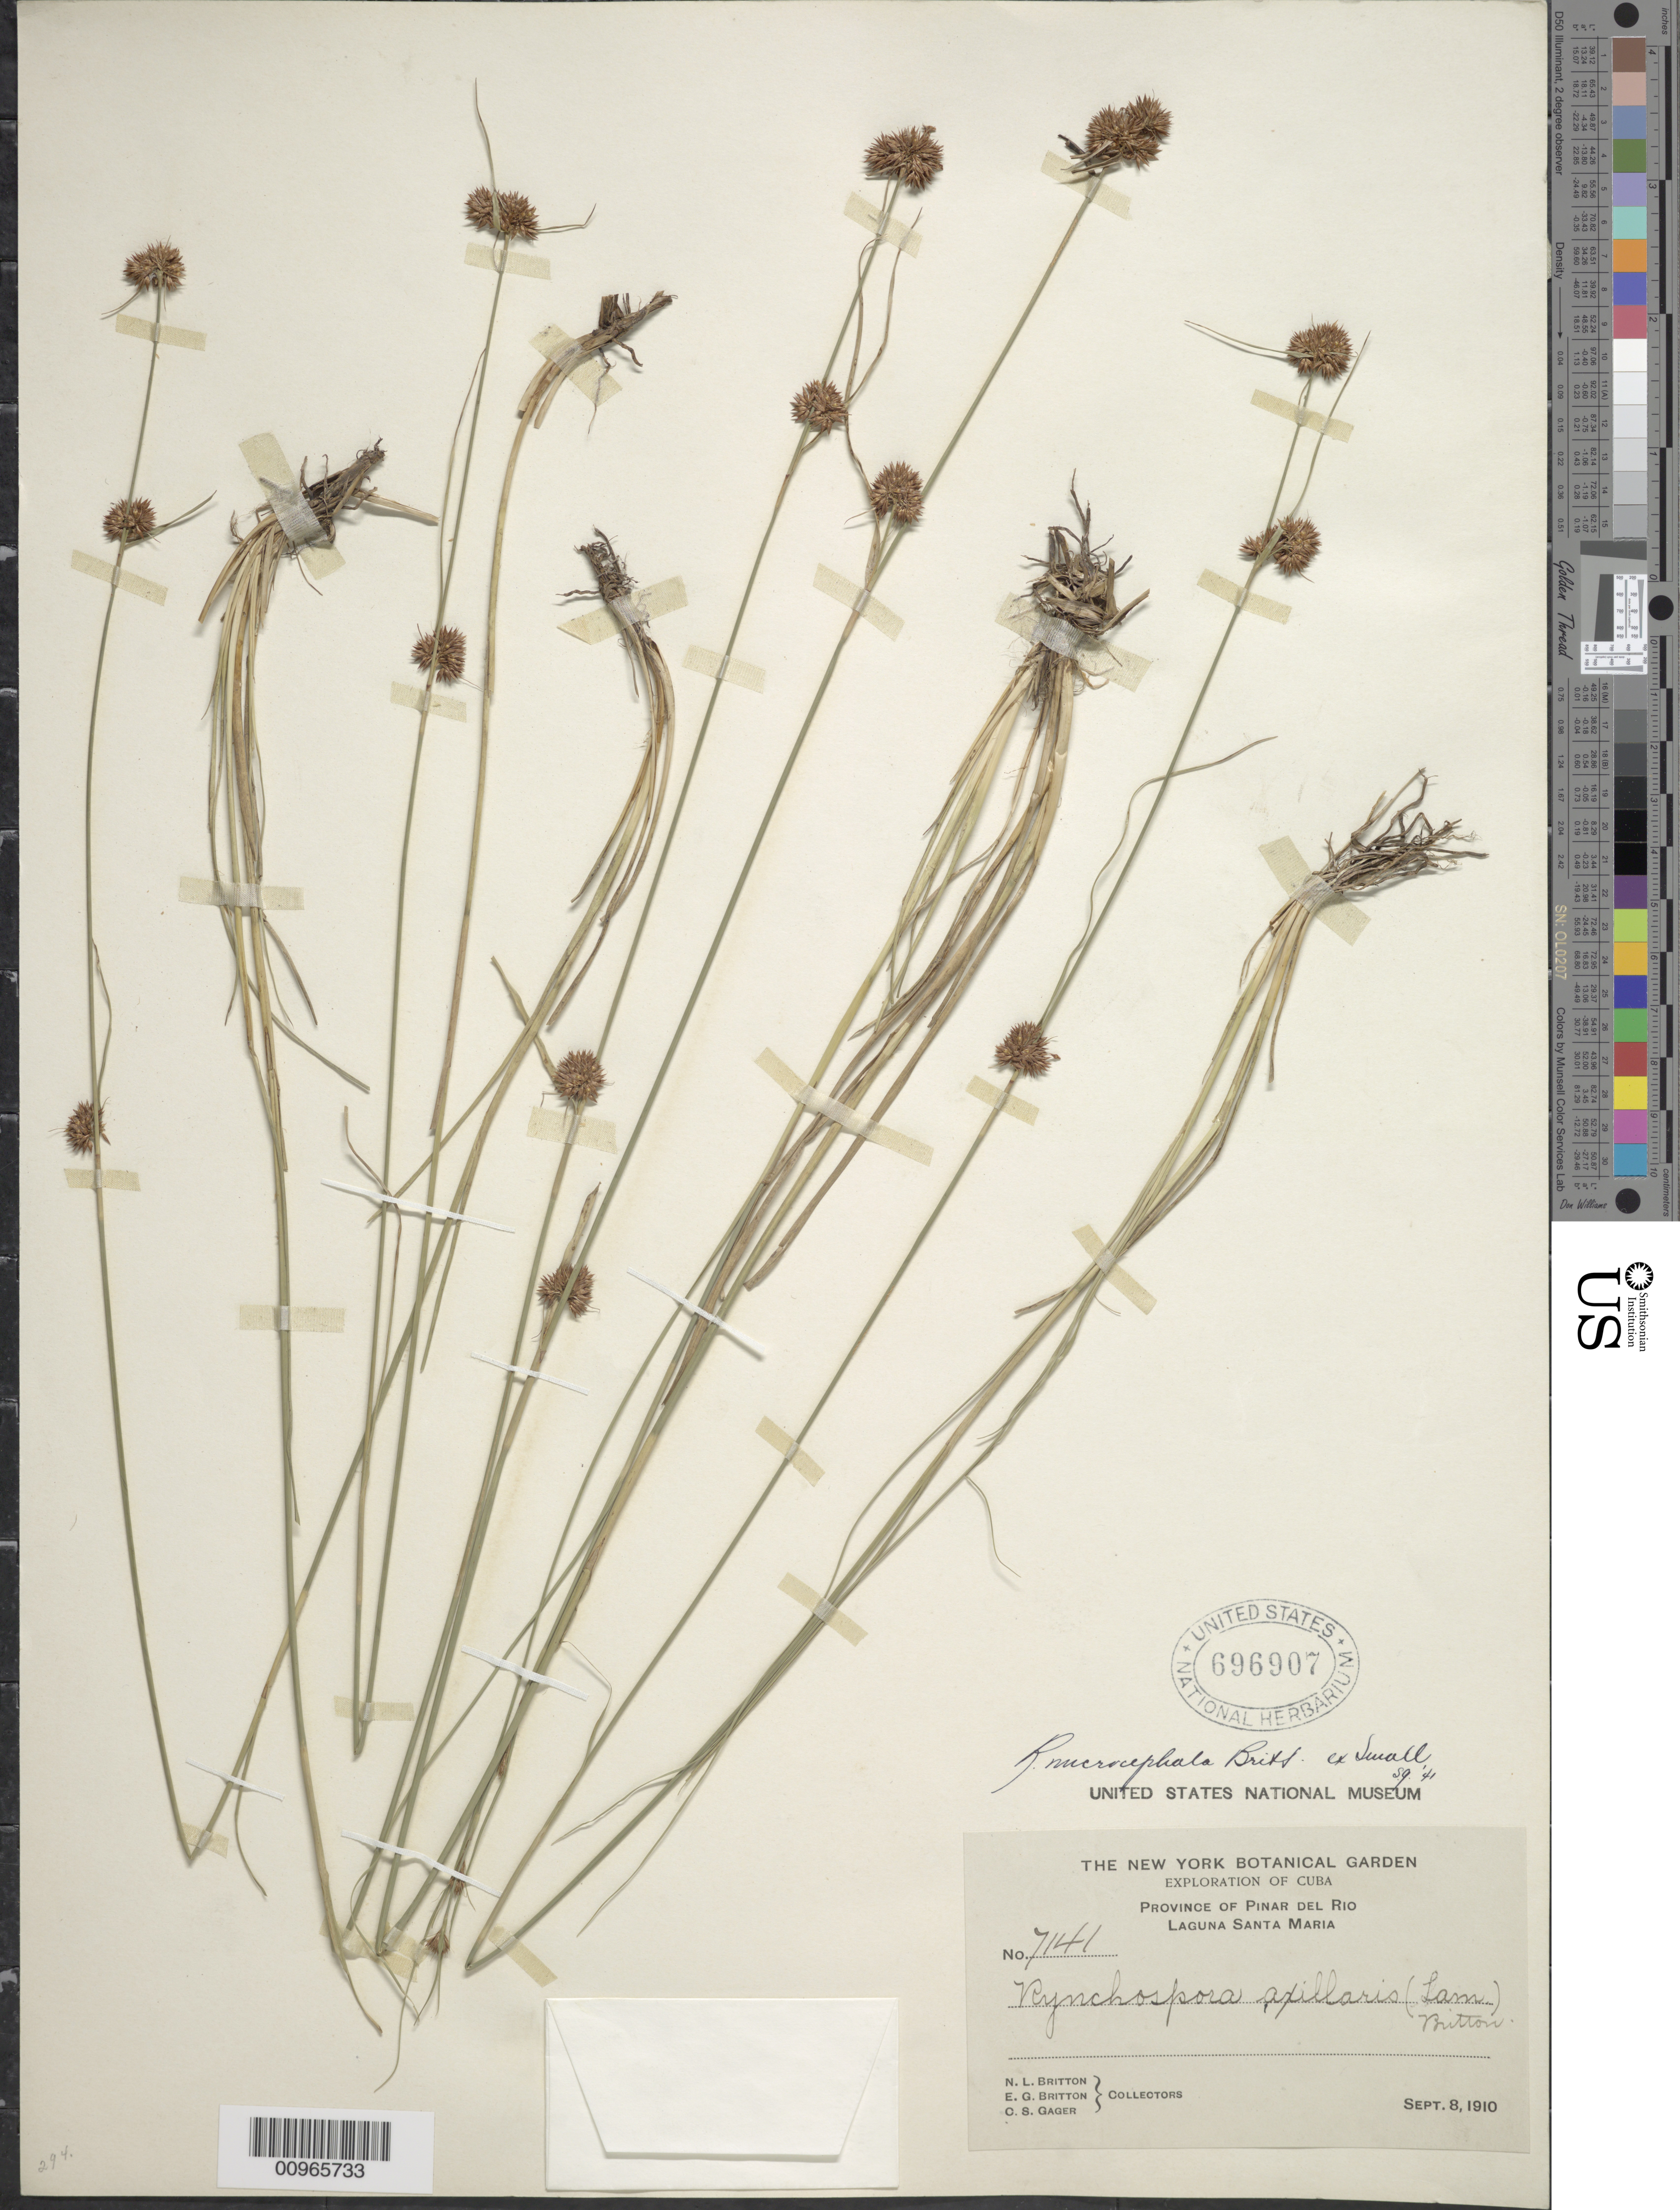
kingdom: Plantae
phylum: Tracheophyta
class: Liliopsida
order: Poales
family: Cyperaceae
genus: Rhynchospora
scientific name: Rhynchospora microcephala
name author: (Britton) Britton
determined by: Gale, S.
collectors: N. Britton, E. G. Britton & O. Gager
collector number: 7141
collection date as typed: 08 Sep 1910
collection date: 1910-09-08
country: Cuba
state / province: Pinar del Rio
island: Cuba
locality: Laguna Santa Maria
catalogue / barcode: US 696907